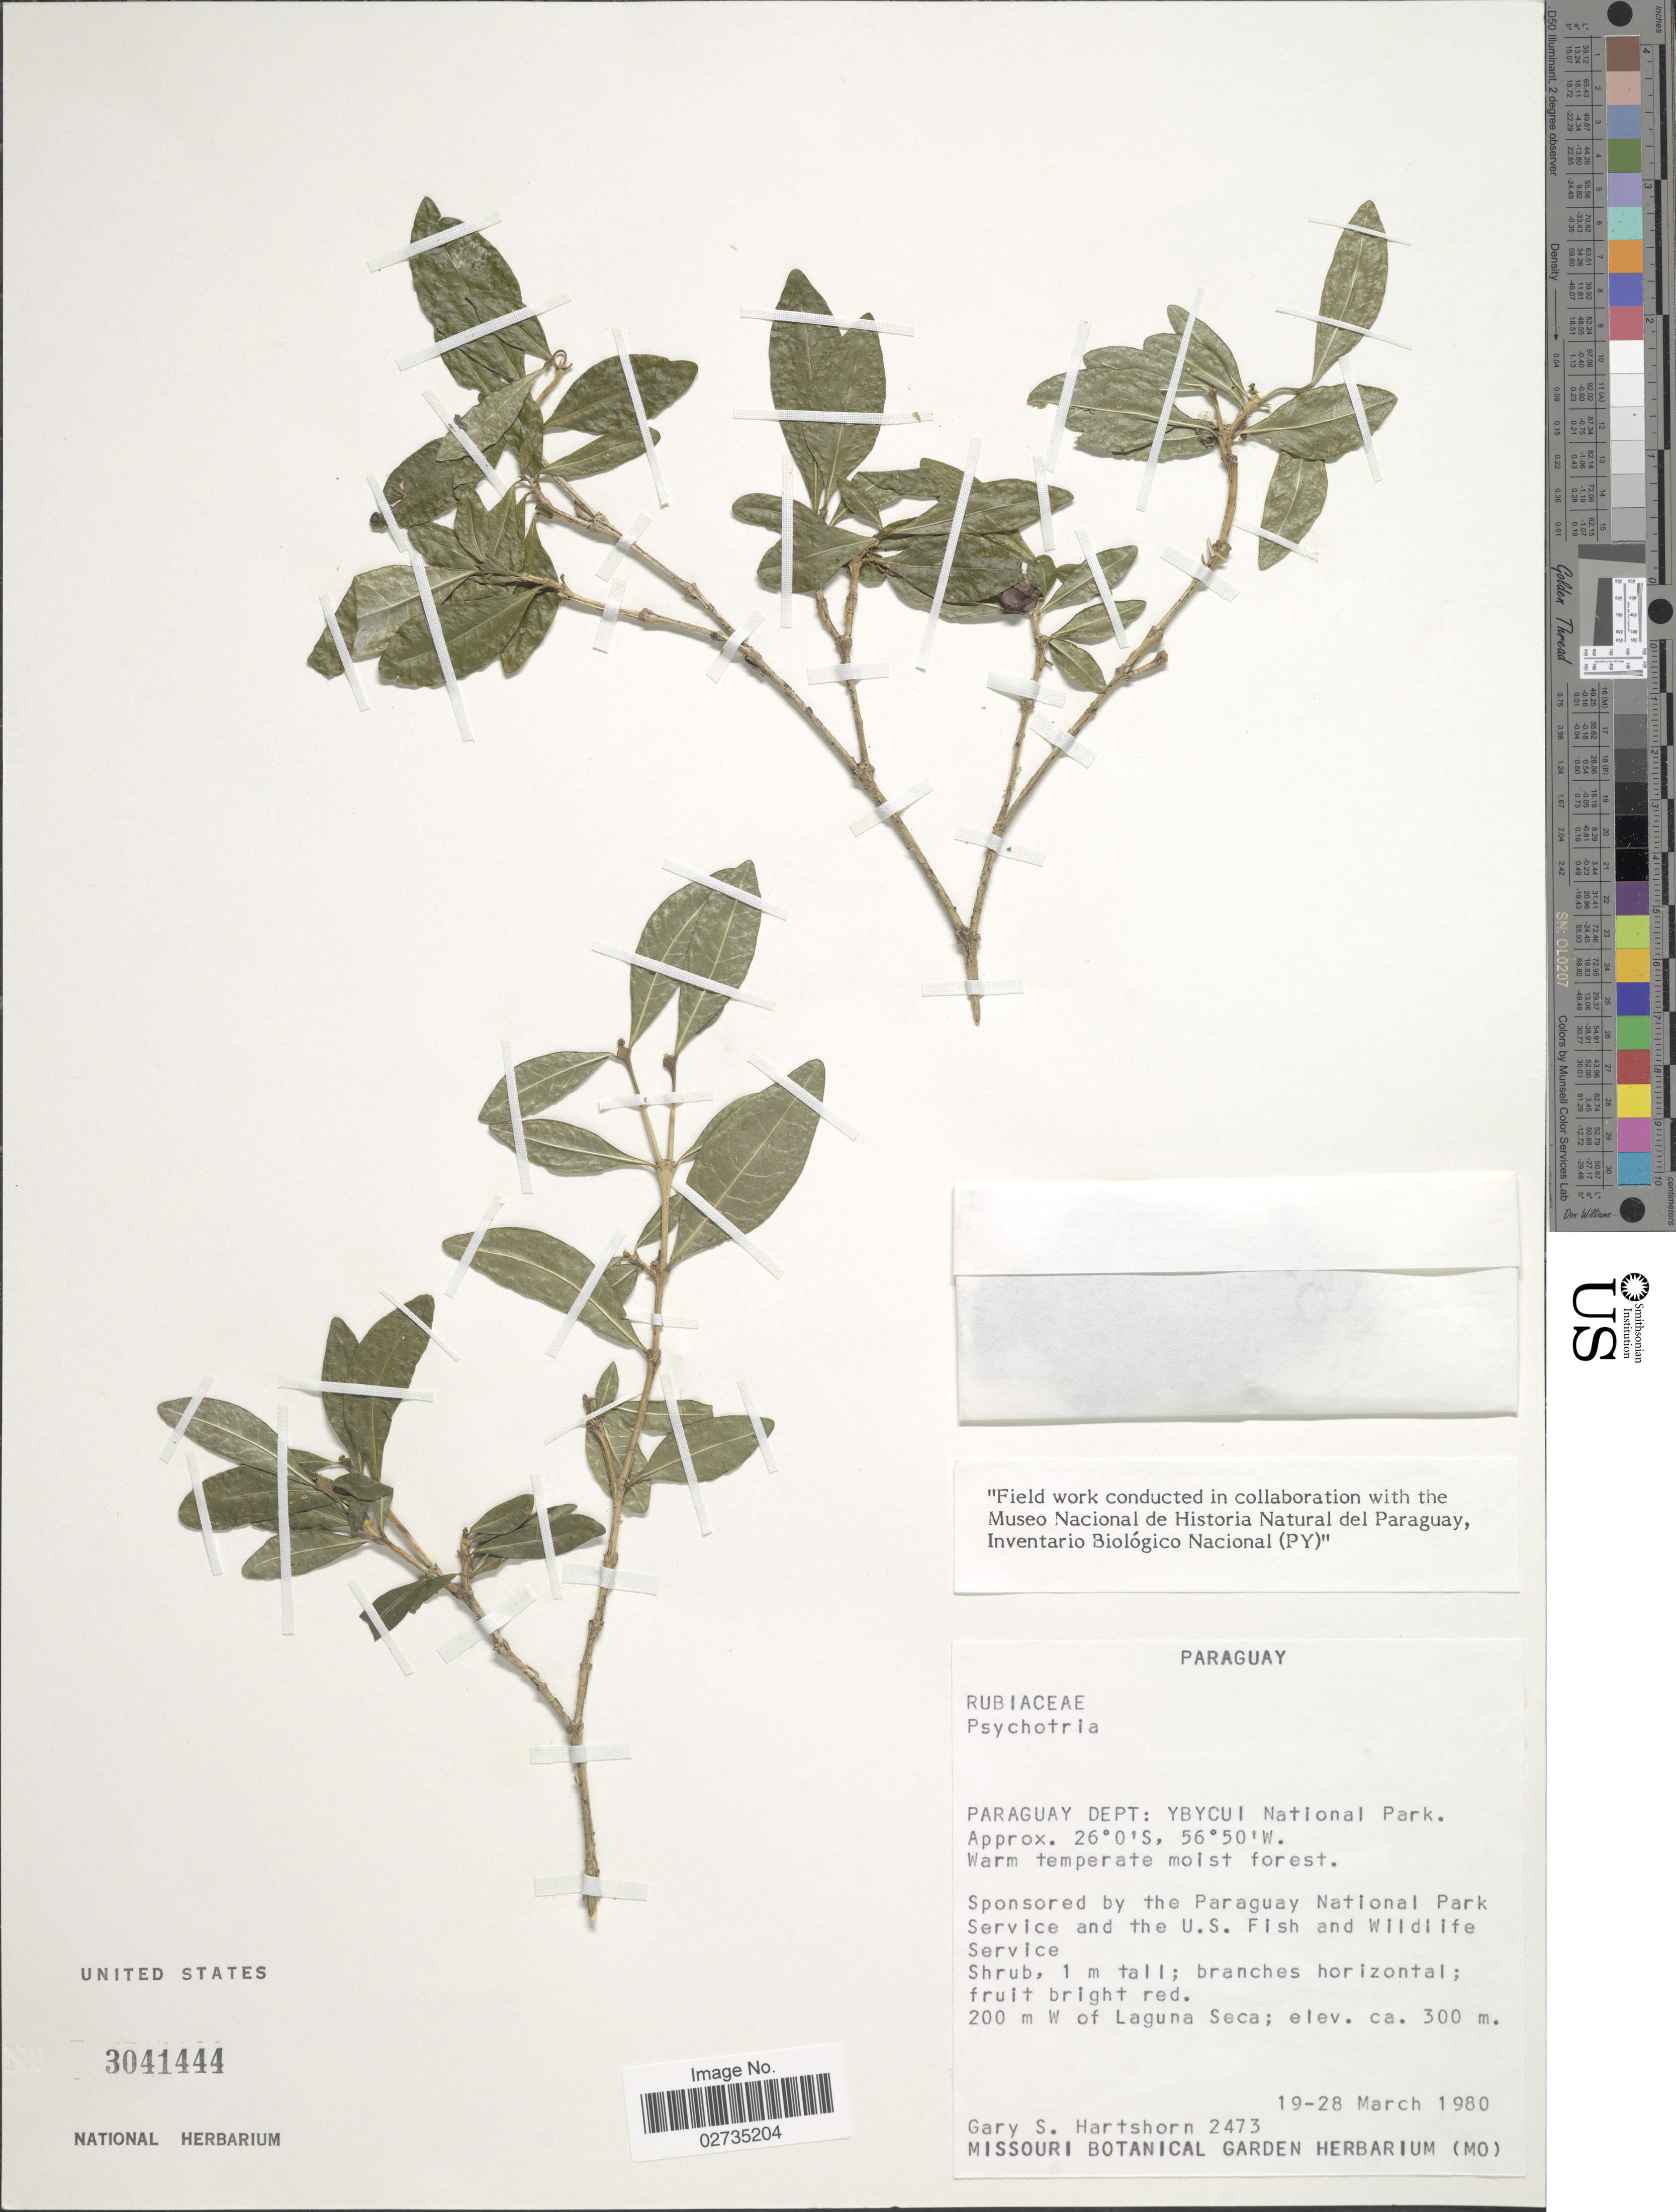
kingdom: Plantae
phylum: Tracheophyta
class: Magnoliopsida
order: Gentianales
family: Rubiaceae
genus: Psychotria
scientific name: Psychotria sp.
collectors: G. Hartshorn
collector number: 2473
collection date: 1980-03-19/1980-03-28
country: Paraguay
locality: Paraquay Dept.: YBYCUI National Park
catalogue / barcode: US 3041444